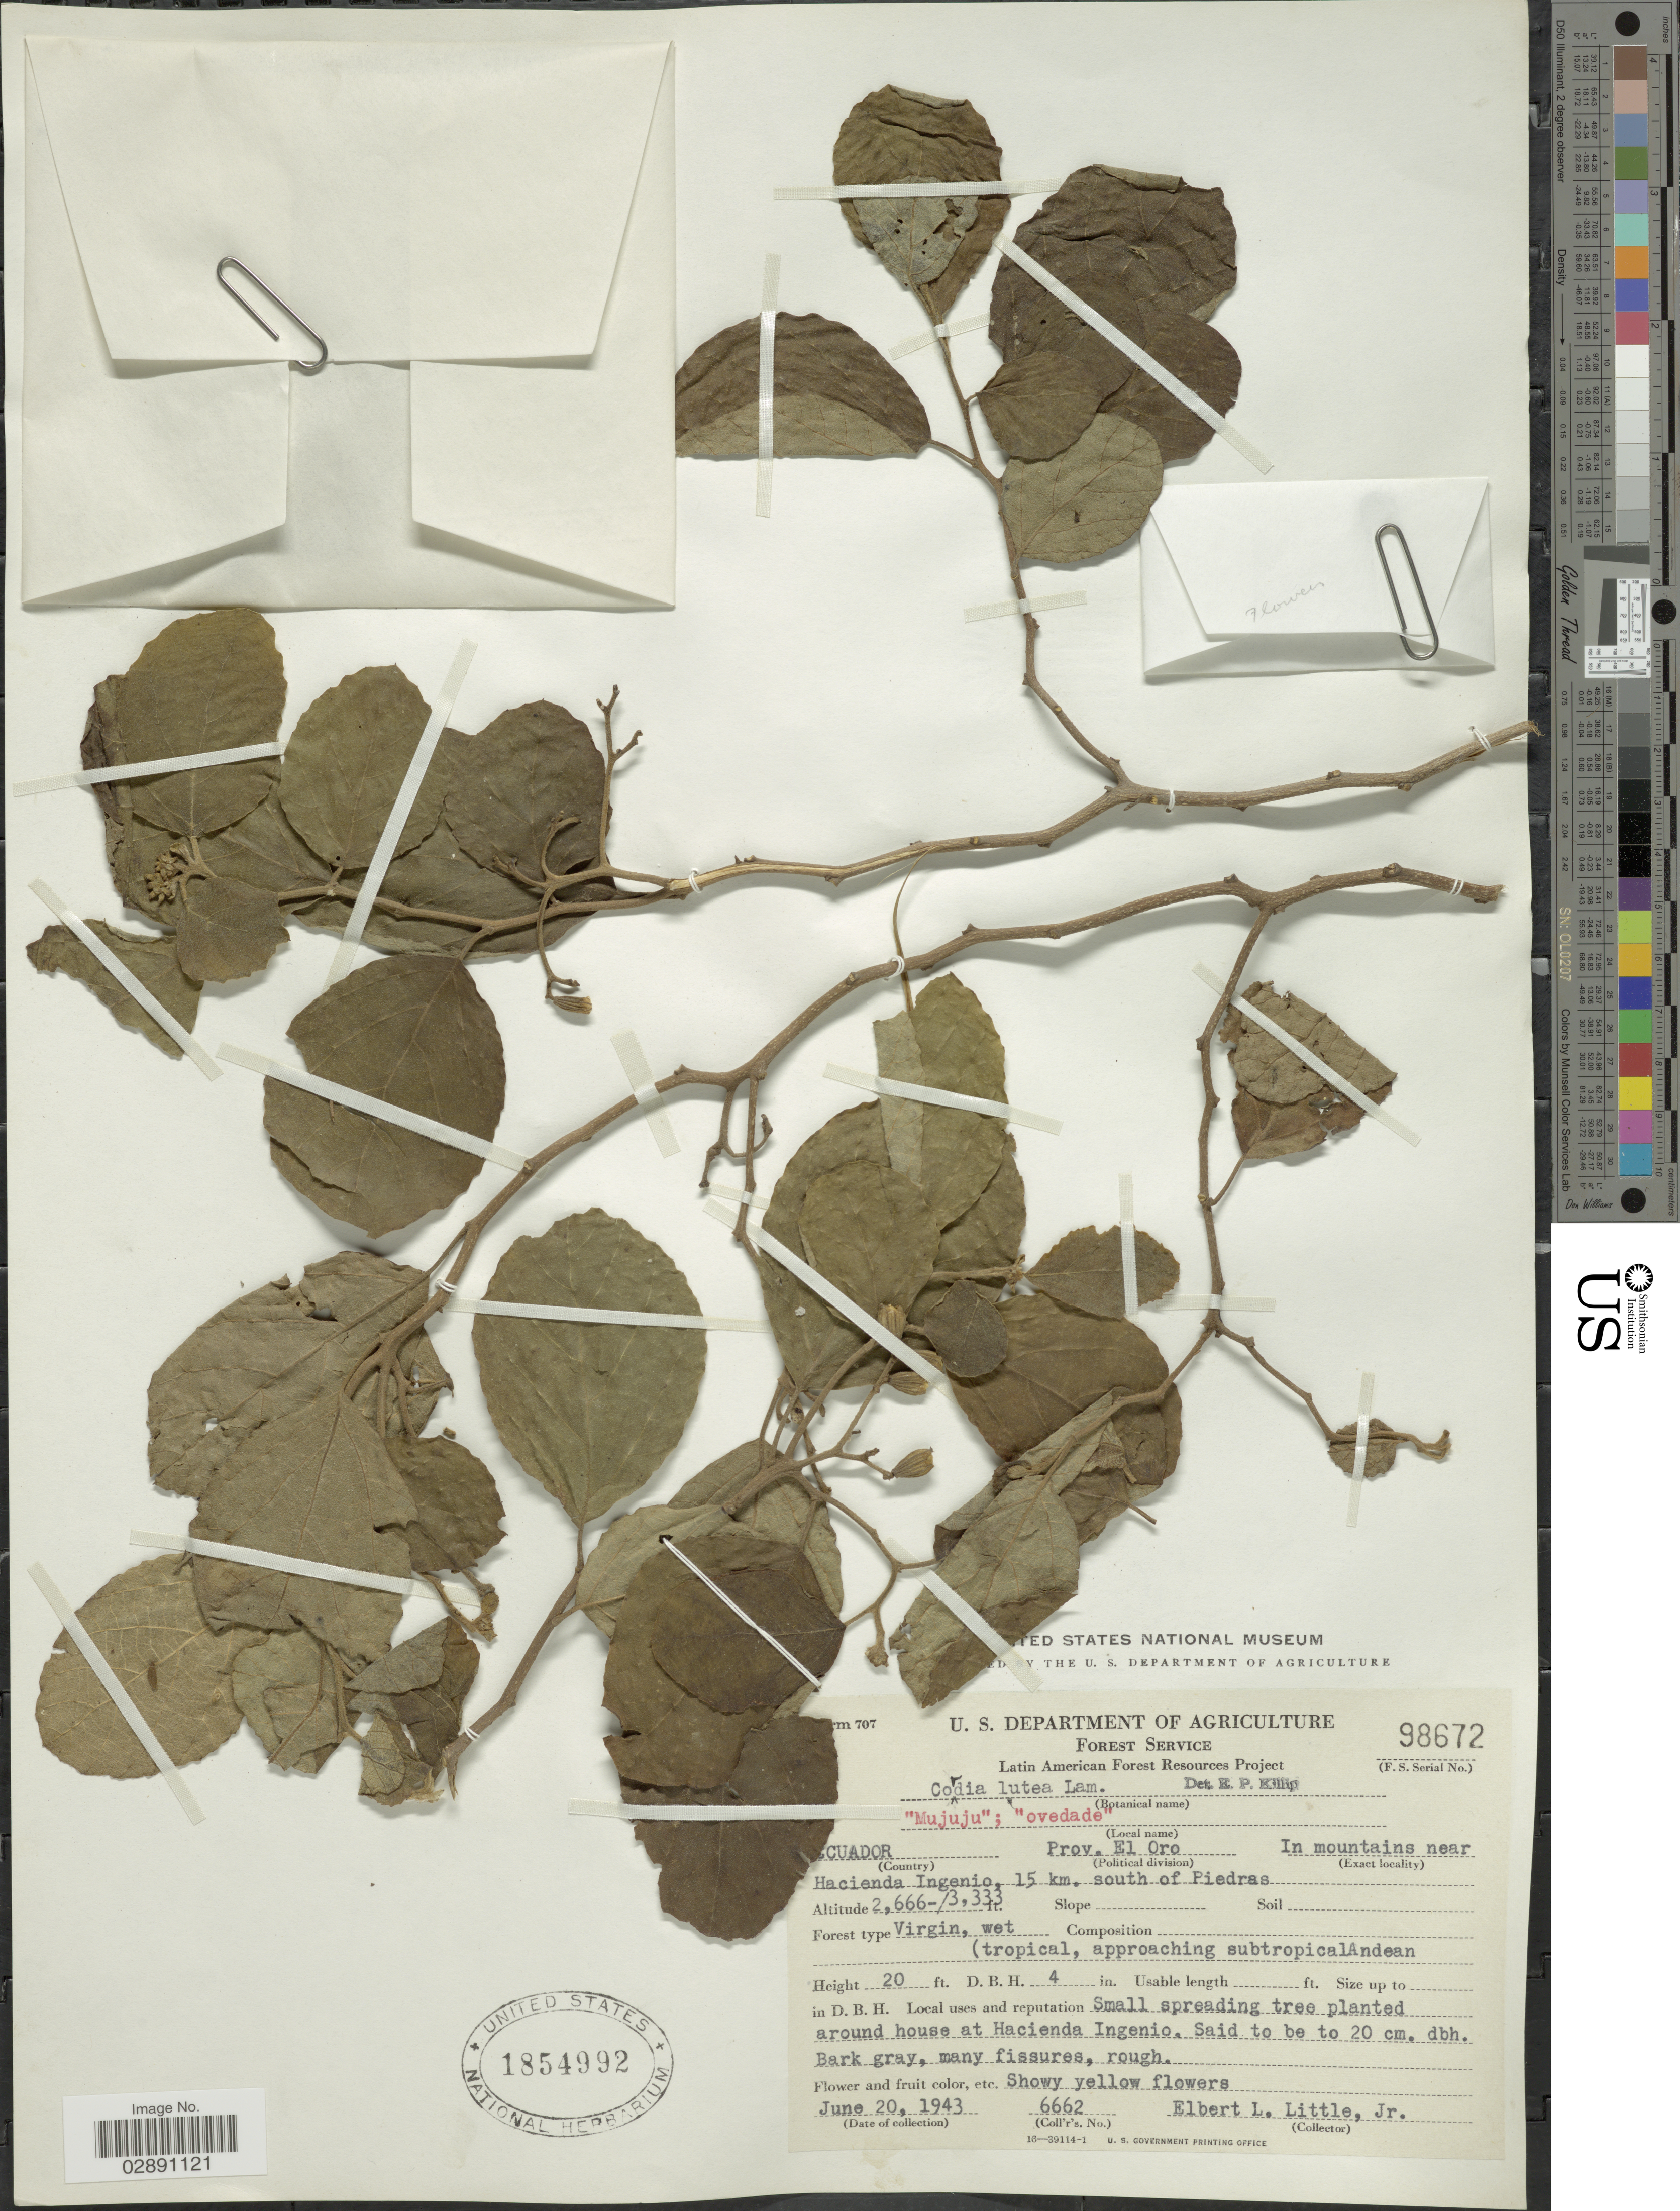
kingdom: Plantae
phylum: Tracheophyta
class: Magnoliopsida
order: Boraginales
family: Cordiaceae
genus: Cordia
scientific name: Cordia lutea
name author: Lam.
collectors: E. L. Little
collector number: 6662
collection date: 1943-06-20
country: Ecuador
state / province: El Oro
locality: In mountains near Hacienda Ingenio, 15 km. south of Piedras.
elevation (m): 813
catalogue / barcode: US 1854992